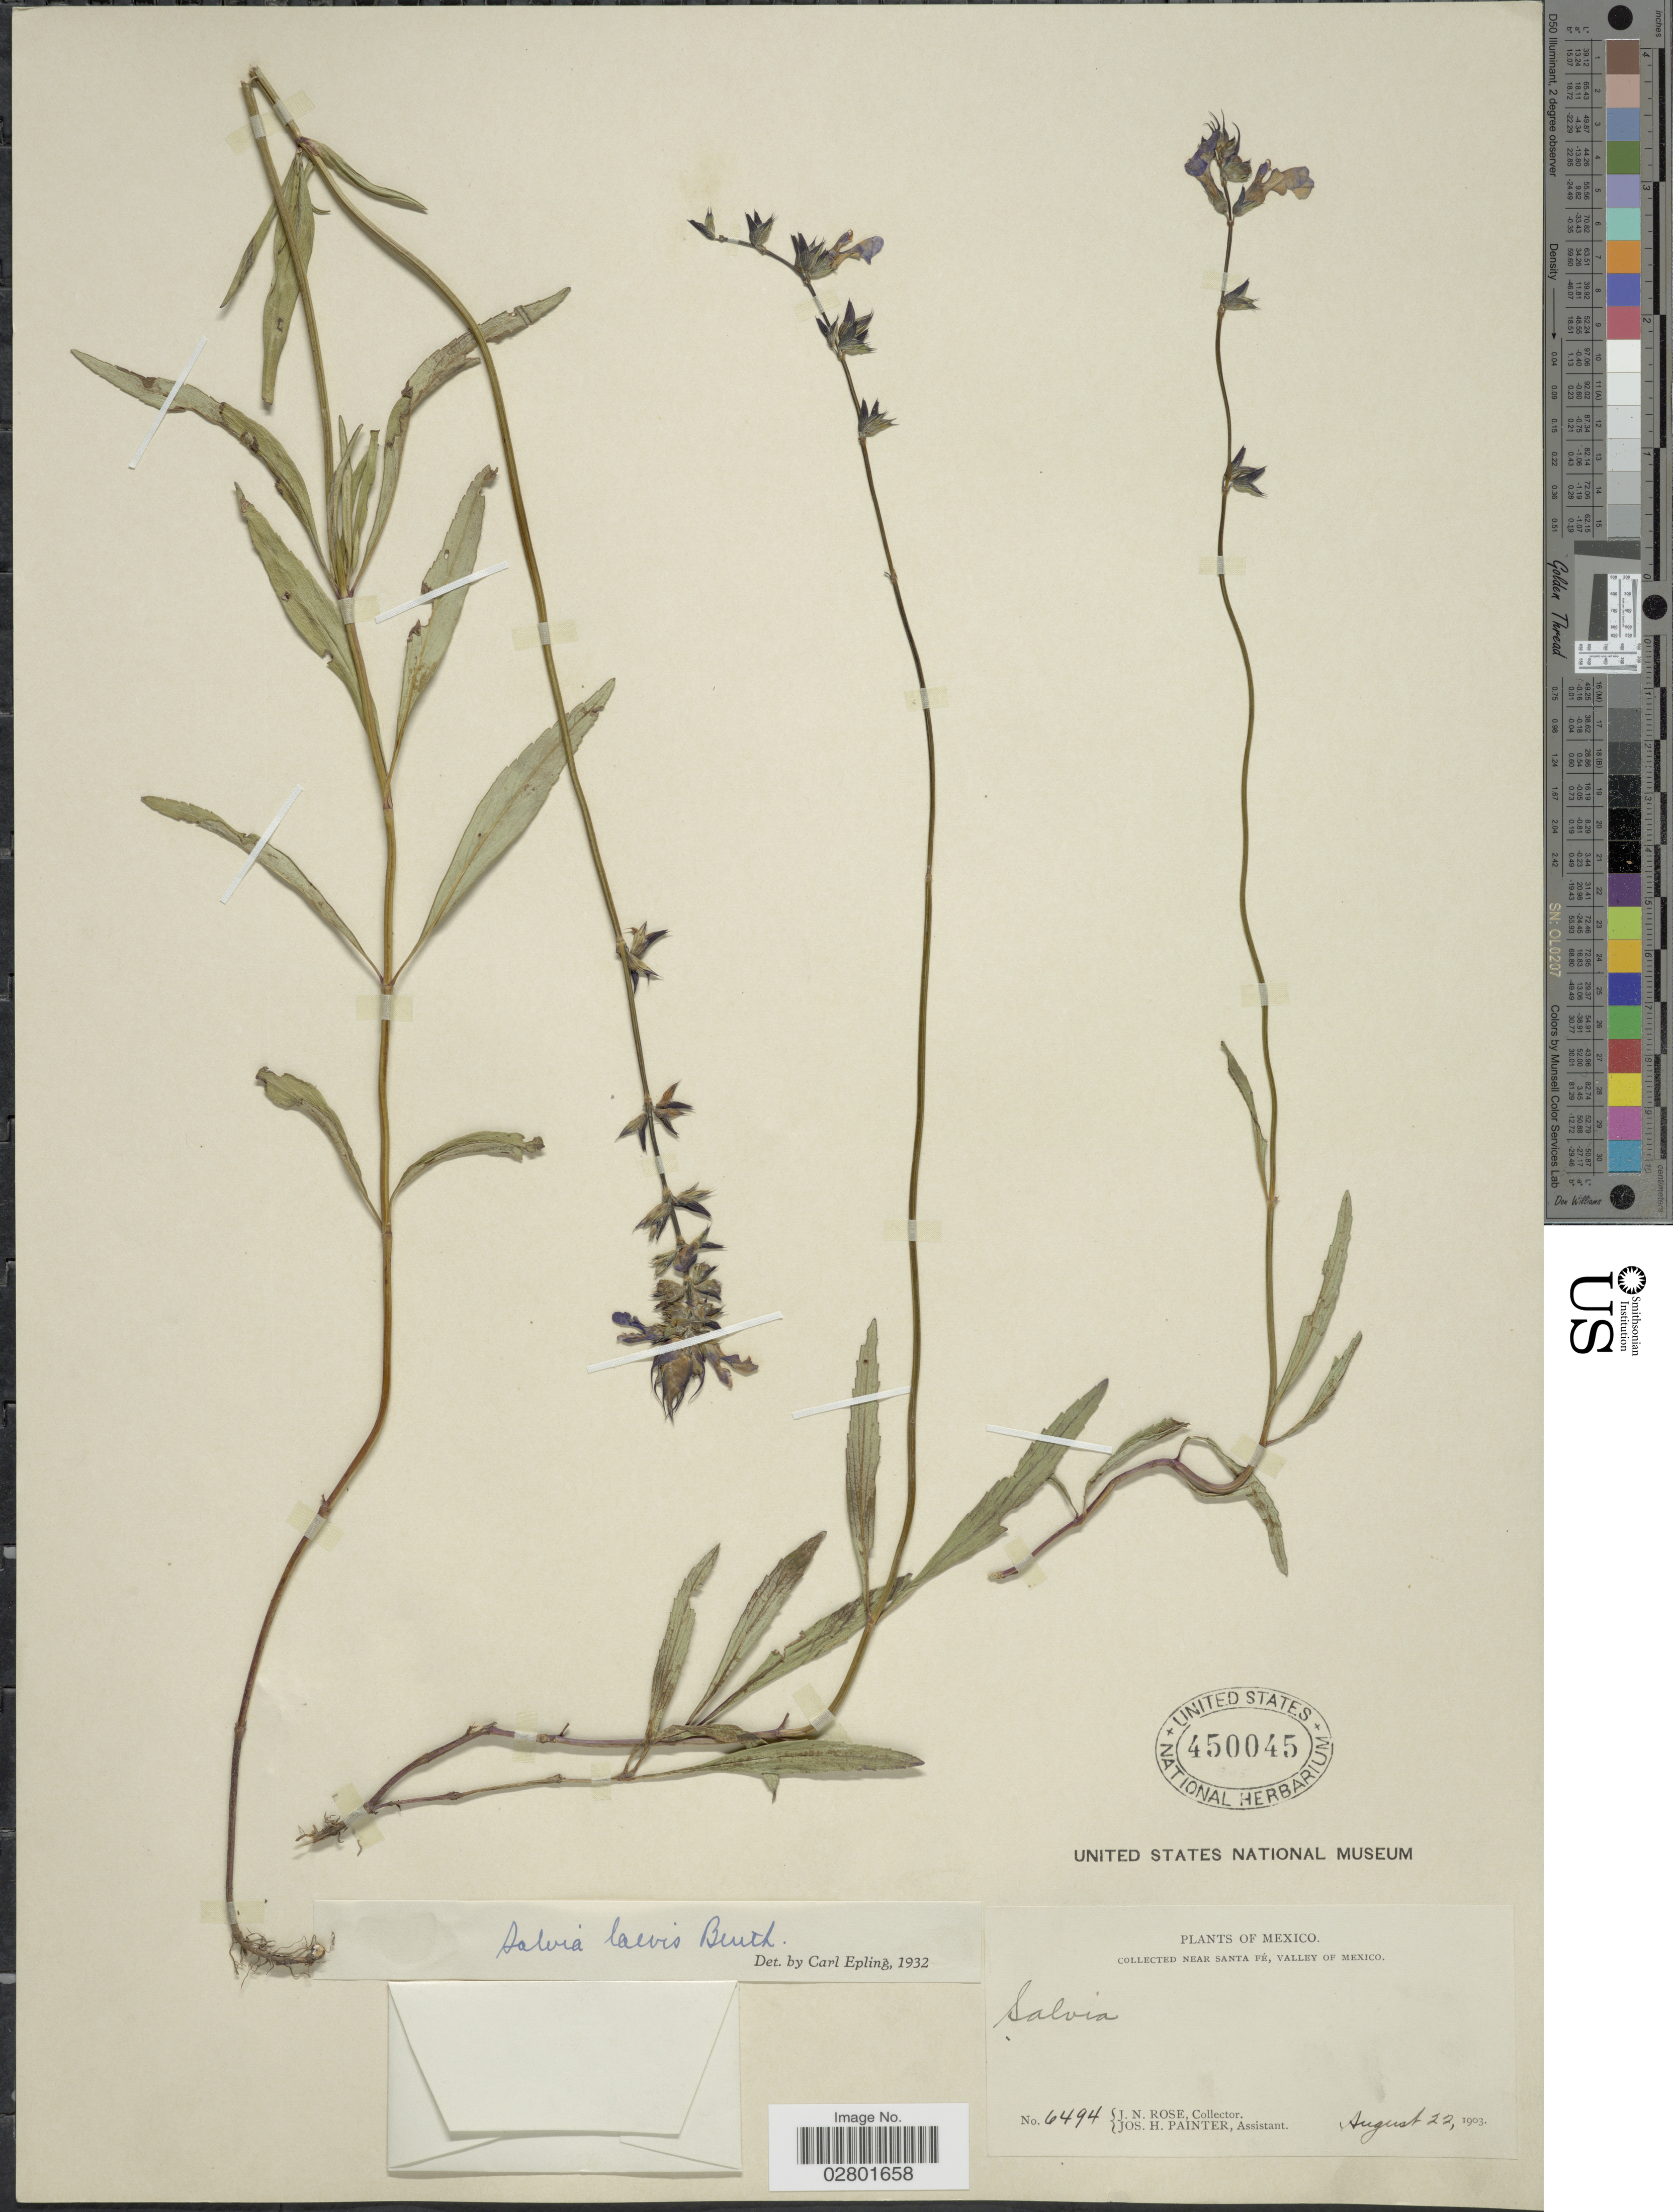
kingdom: Plantae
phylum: Tracheophyta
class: Magnoliopsida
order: Lamiales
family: Lamiaceae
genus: Salvia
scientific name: Salvia laevis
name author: Benth.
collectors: J. N. Rose & J. H. Painter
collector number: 6494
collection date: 1903-08-22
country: Mexico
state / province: México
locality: Near Santa Fé, Valley of Mexico.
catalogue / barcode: US 450045